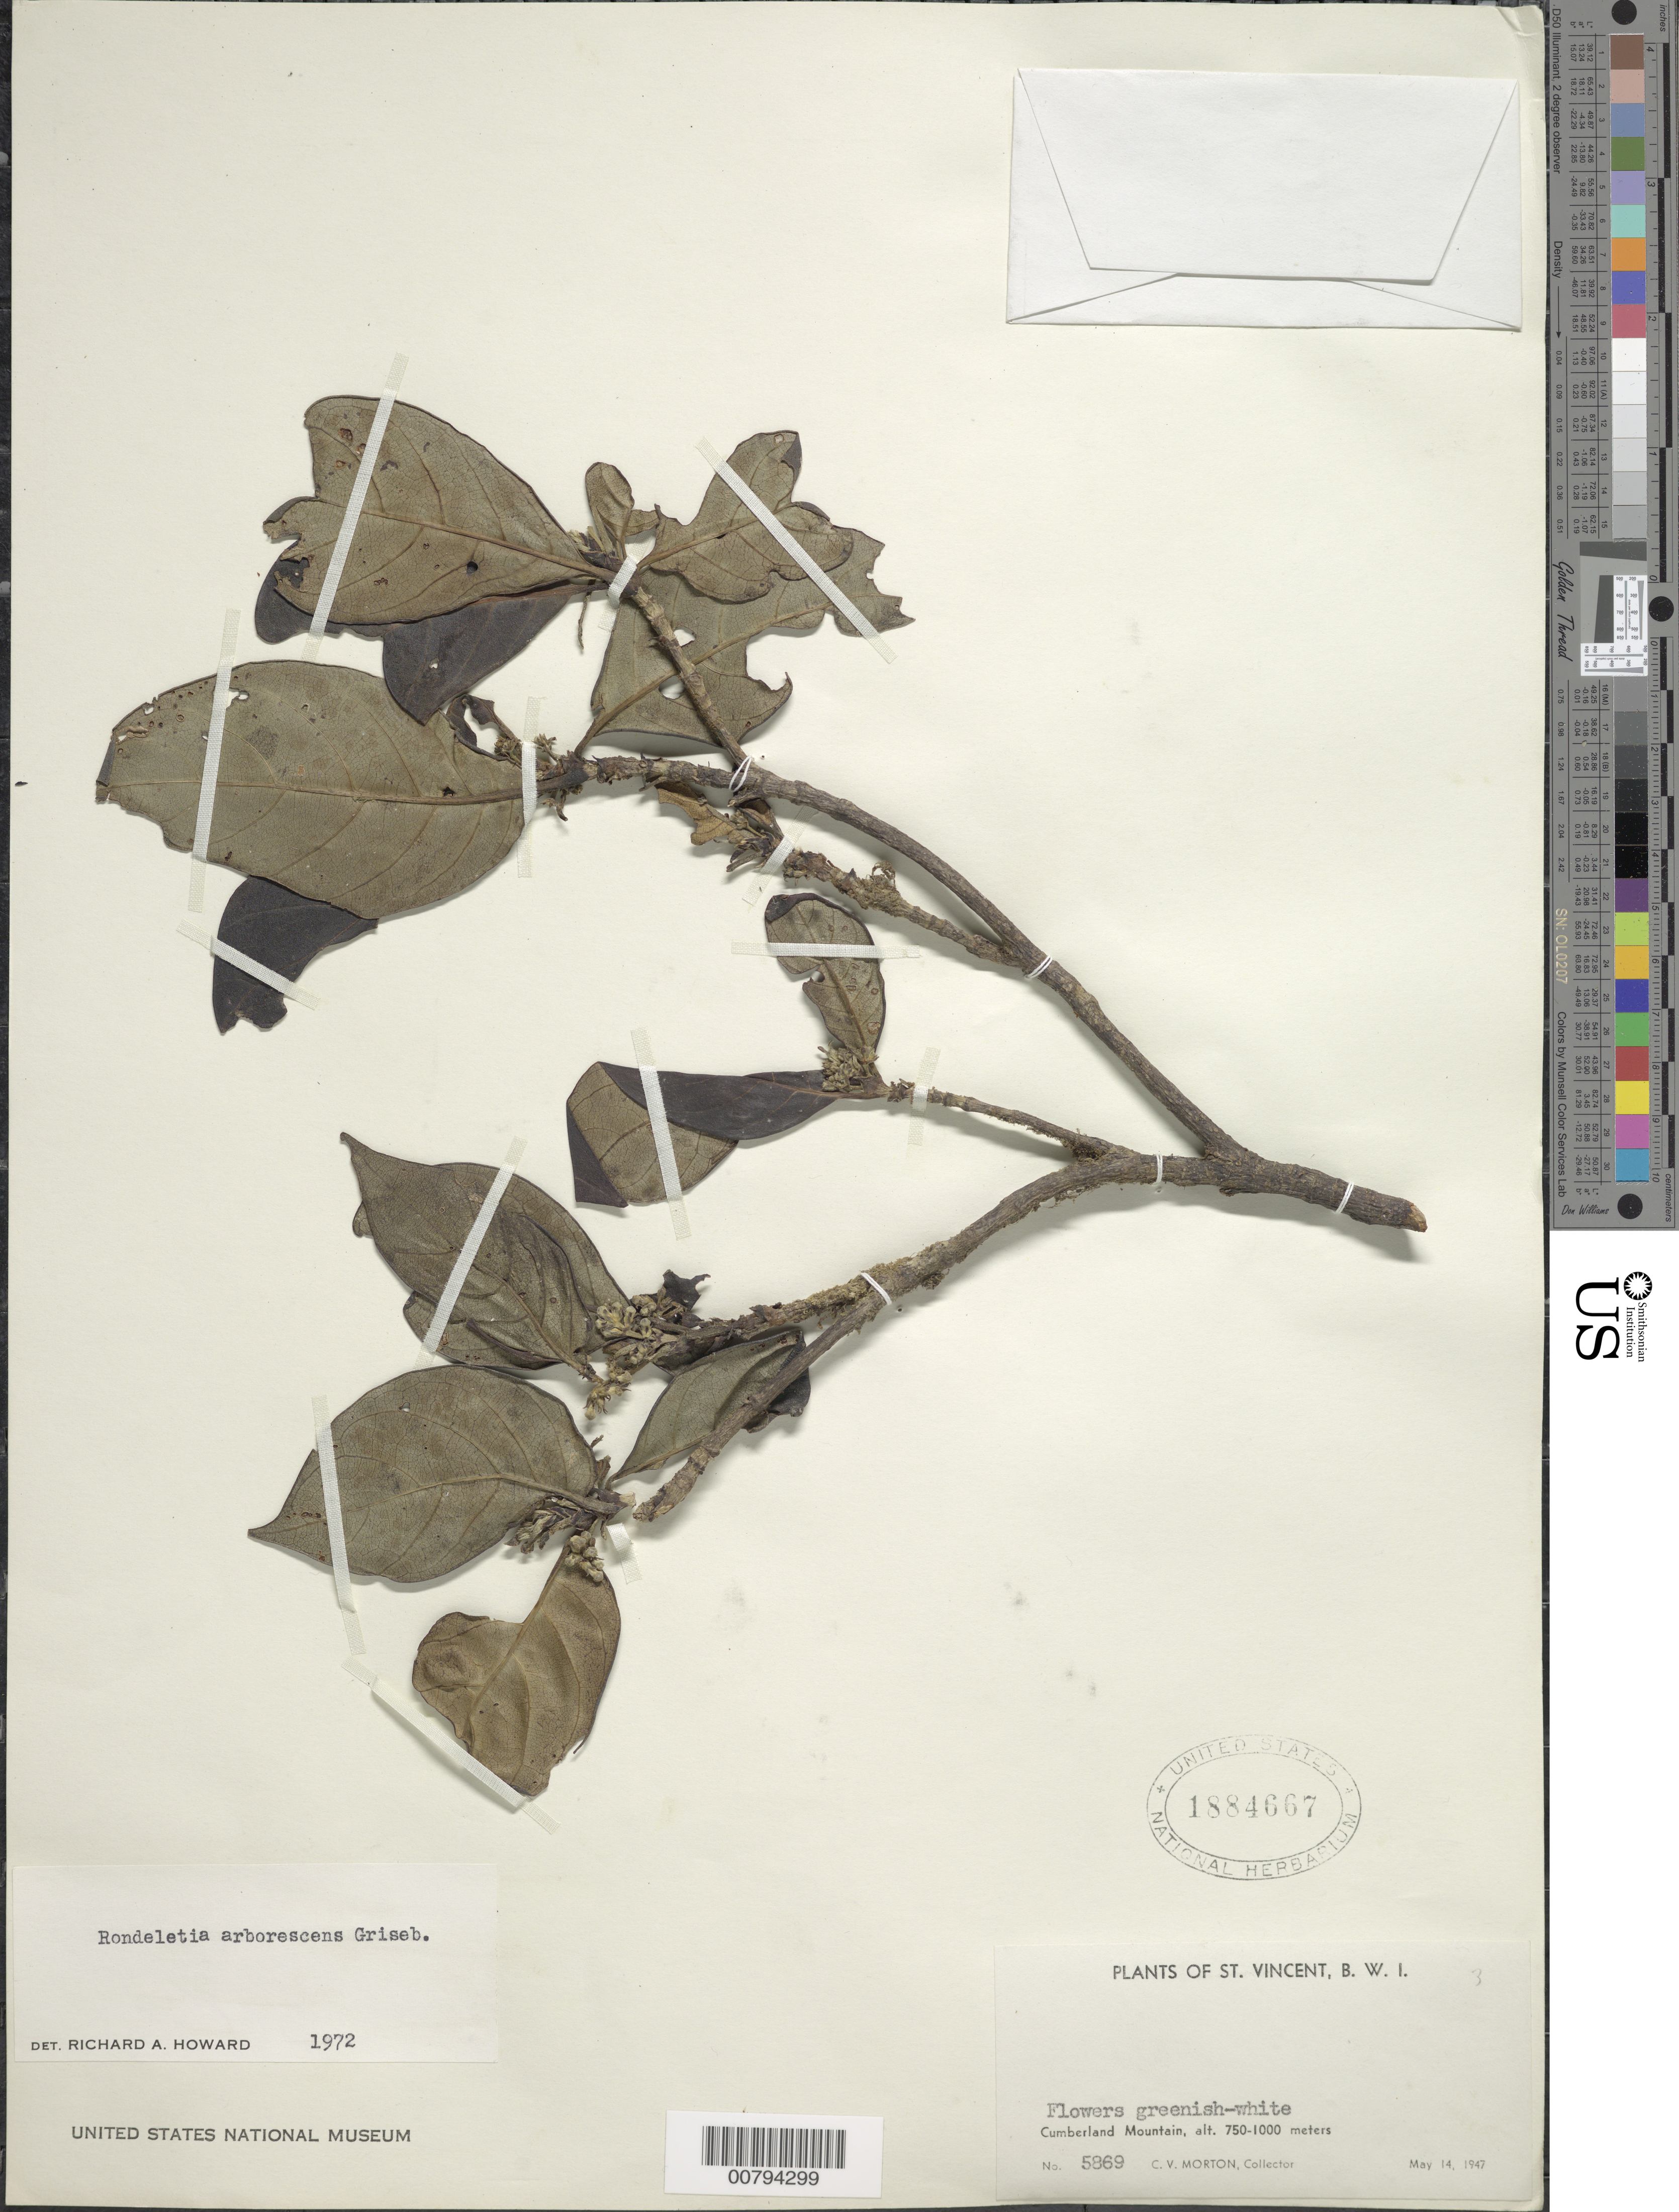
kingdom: Plantae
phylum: Tracheophyta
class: Magnoliopsida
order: Gentianales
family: Rubiaceae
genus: Rondeletia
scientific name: Rondeletia parviflora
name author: Poir.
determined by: Howard, R. A.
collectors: C. V. Morton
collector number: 5869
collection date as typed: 14 May 1947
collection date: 1947-05-14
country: St. Vincent - Grenadines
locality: Cumberland Mountain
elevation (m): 750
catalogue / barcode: US 1884667